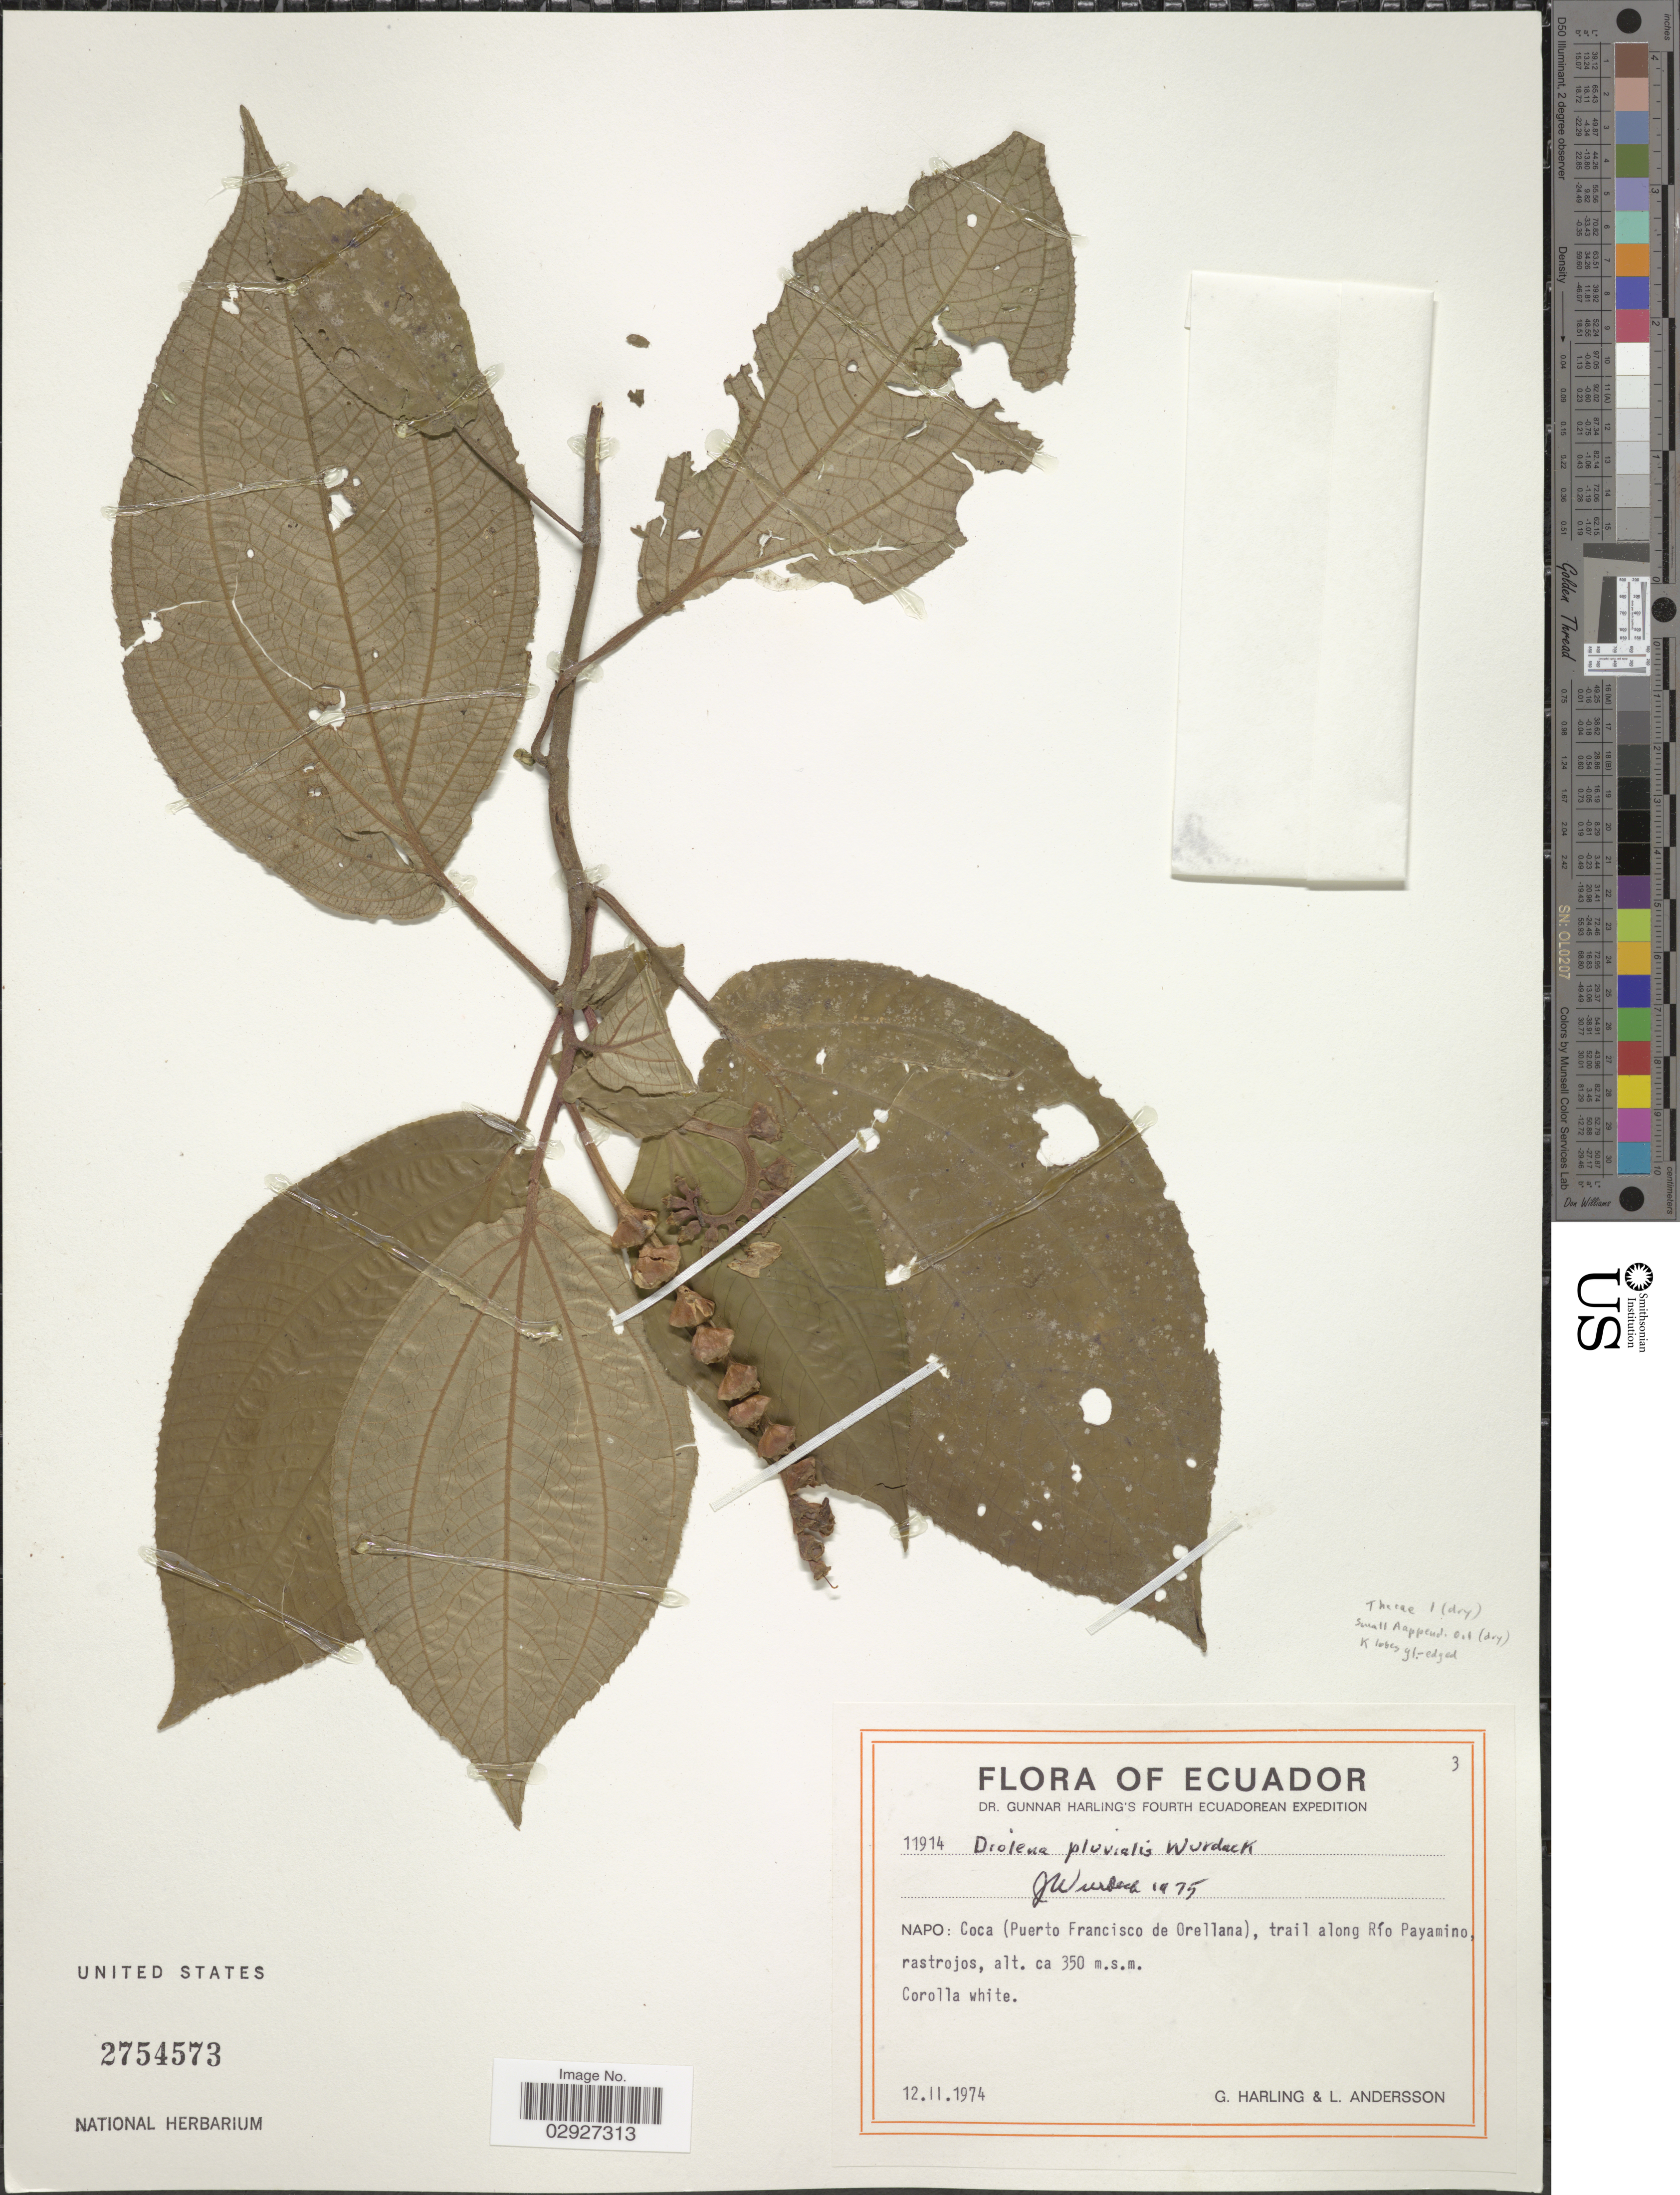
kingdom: Plantae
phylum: Tracheophyta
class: Magnoliopsida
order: Myrtales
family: Melastomataceae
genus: Triolena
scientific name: Triolena pluvialis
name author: (Wurdack) Wurdack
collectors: G. Harling & L. Andersson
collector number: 11914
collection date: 1974-11-12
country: Ecuador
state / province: Napo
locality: Napo: Coca (Puerto Francisco de Orellana), trail along Río Payamino, rastrojos.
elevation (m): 350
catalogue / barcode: US 2754573